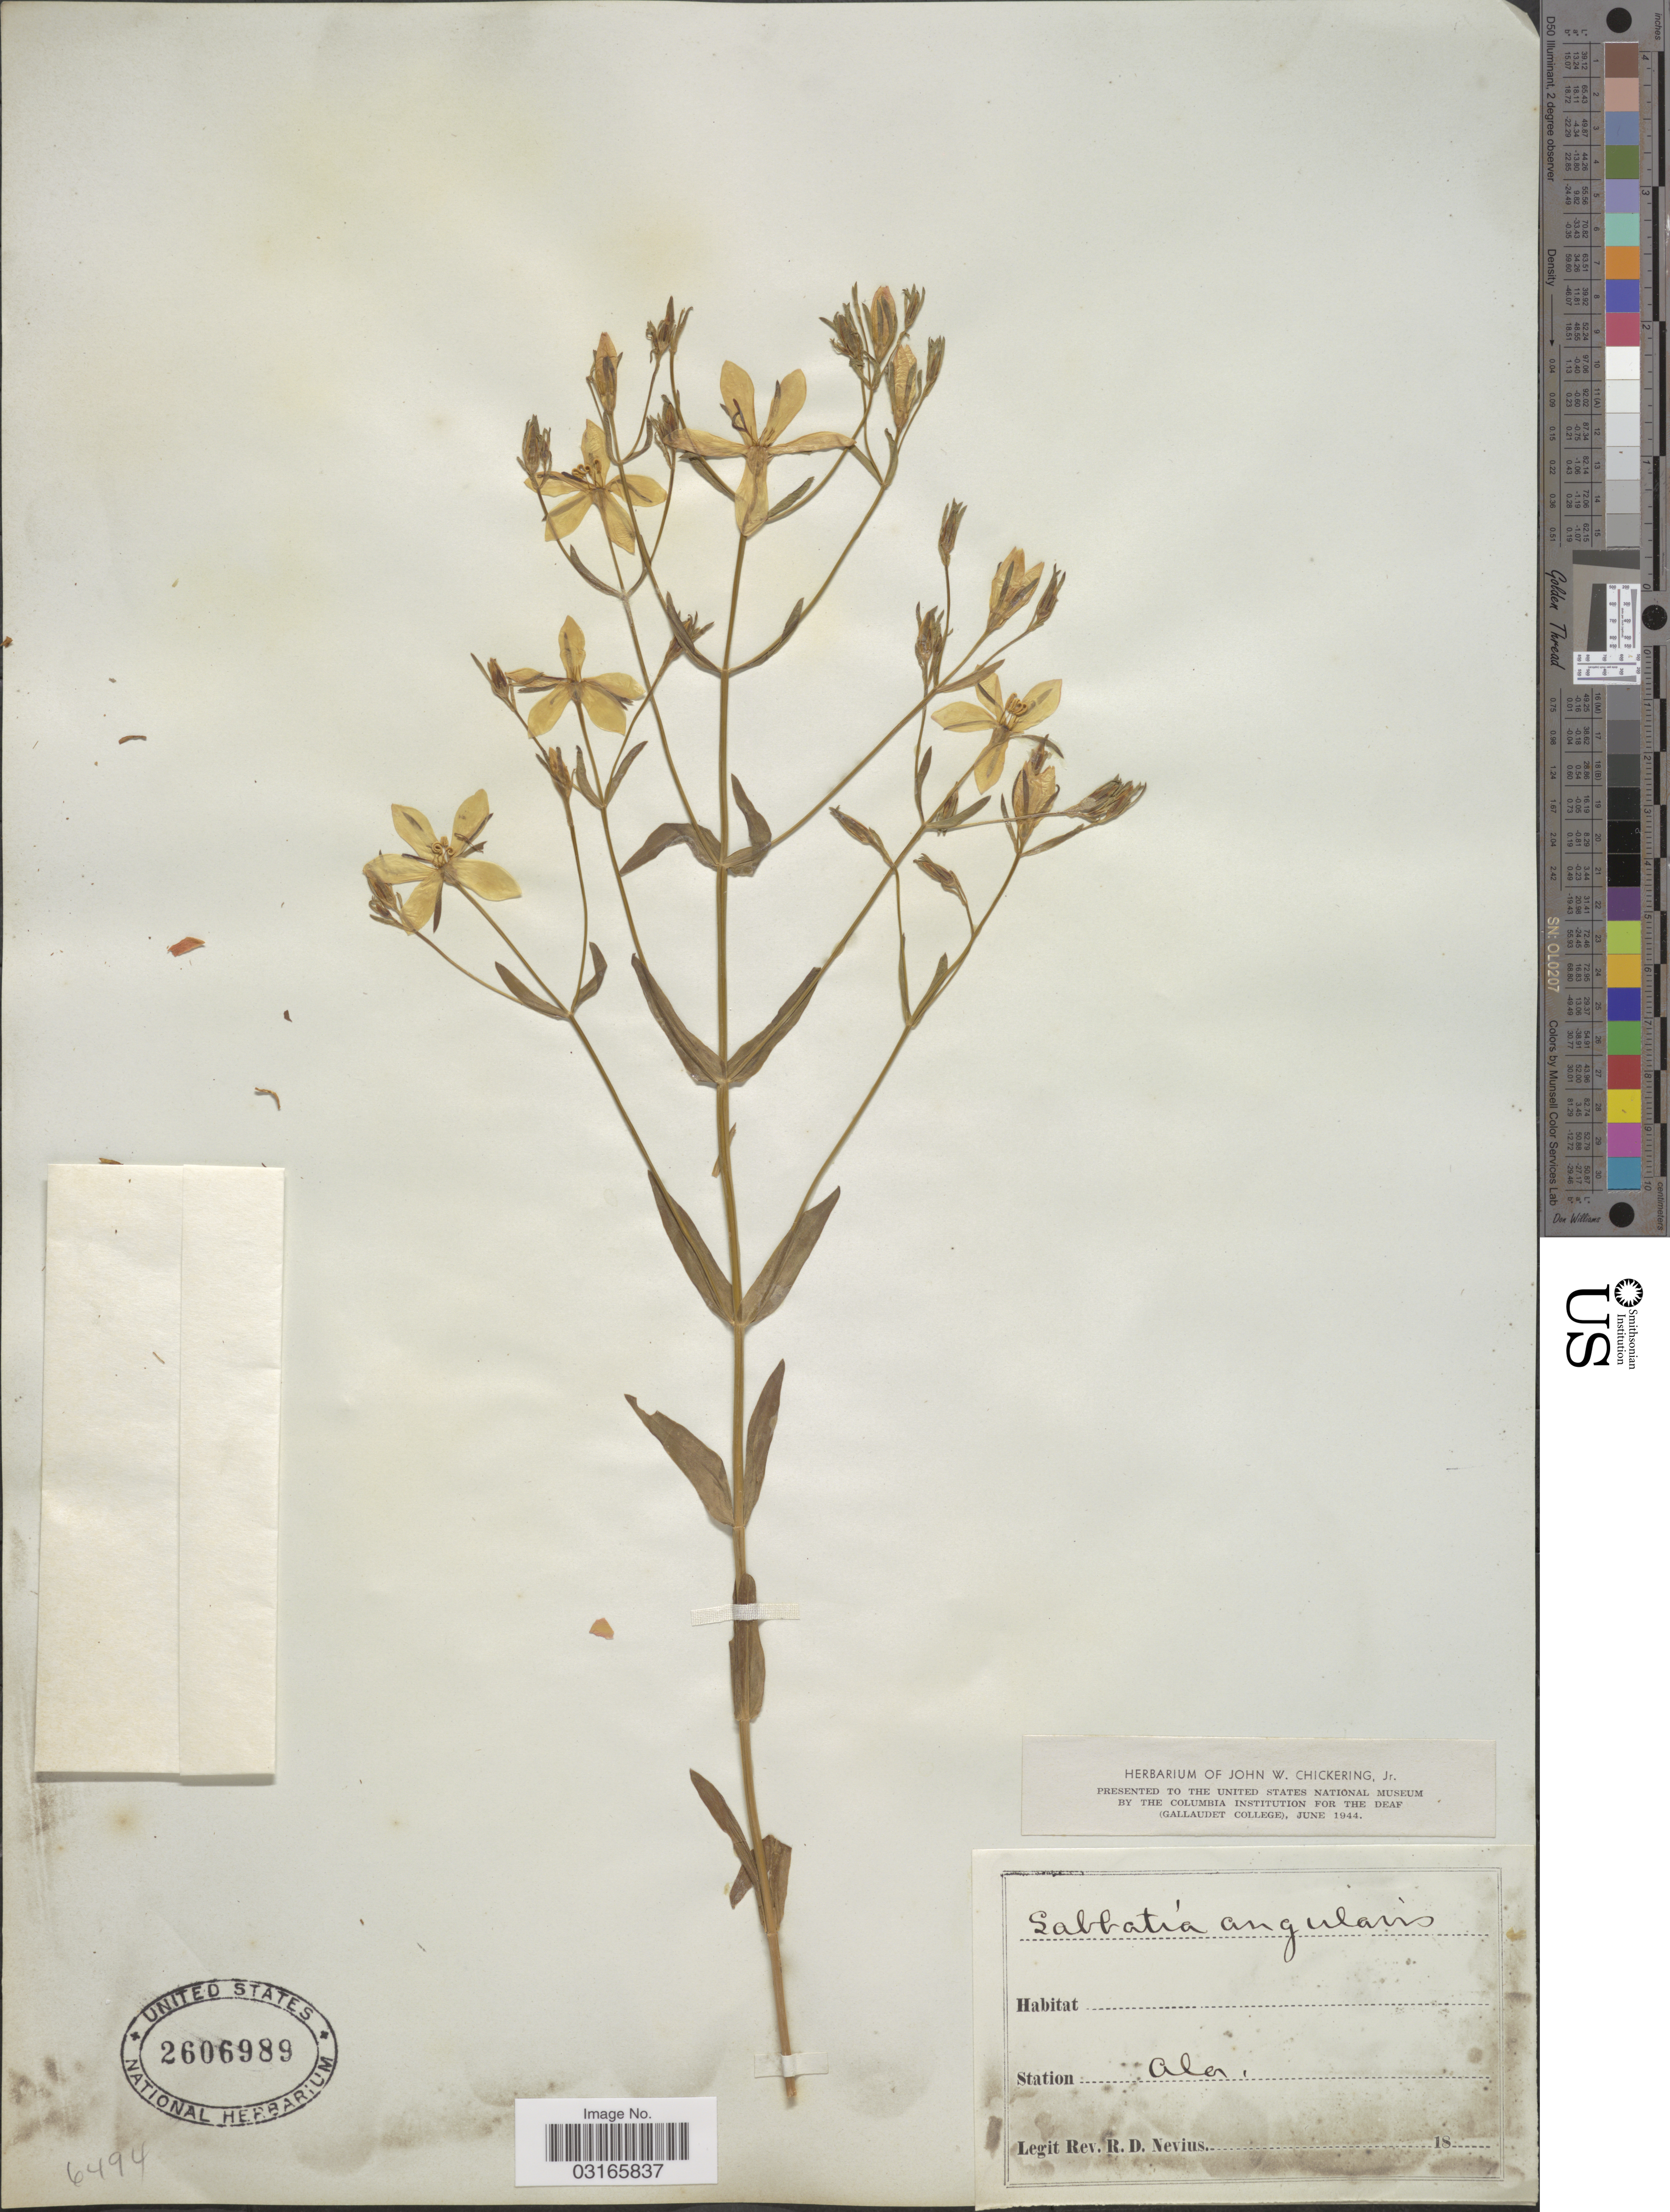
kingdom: Plantae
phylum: Tracheophyta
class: Magnoliopsida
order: Gentianales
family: Gentianaceae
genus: Sabatia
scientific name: Sabatia angularis (L.) Pursh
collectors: R. Nevius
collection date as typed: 18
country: United States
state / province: Alabama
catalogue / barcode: US 2606989